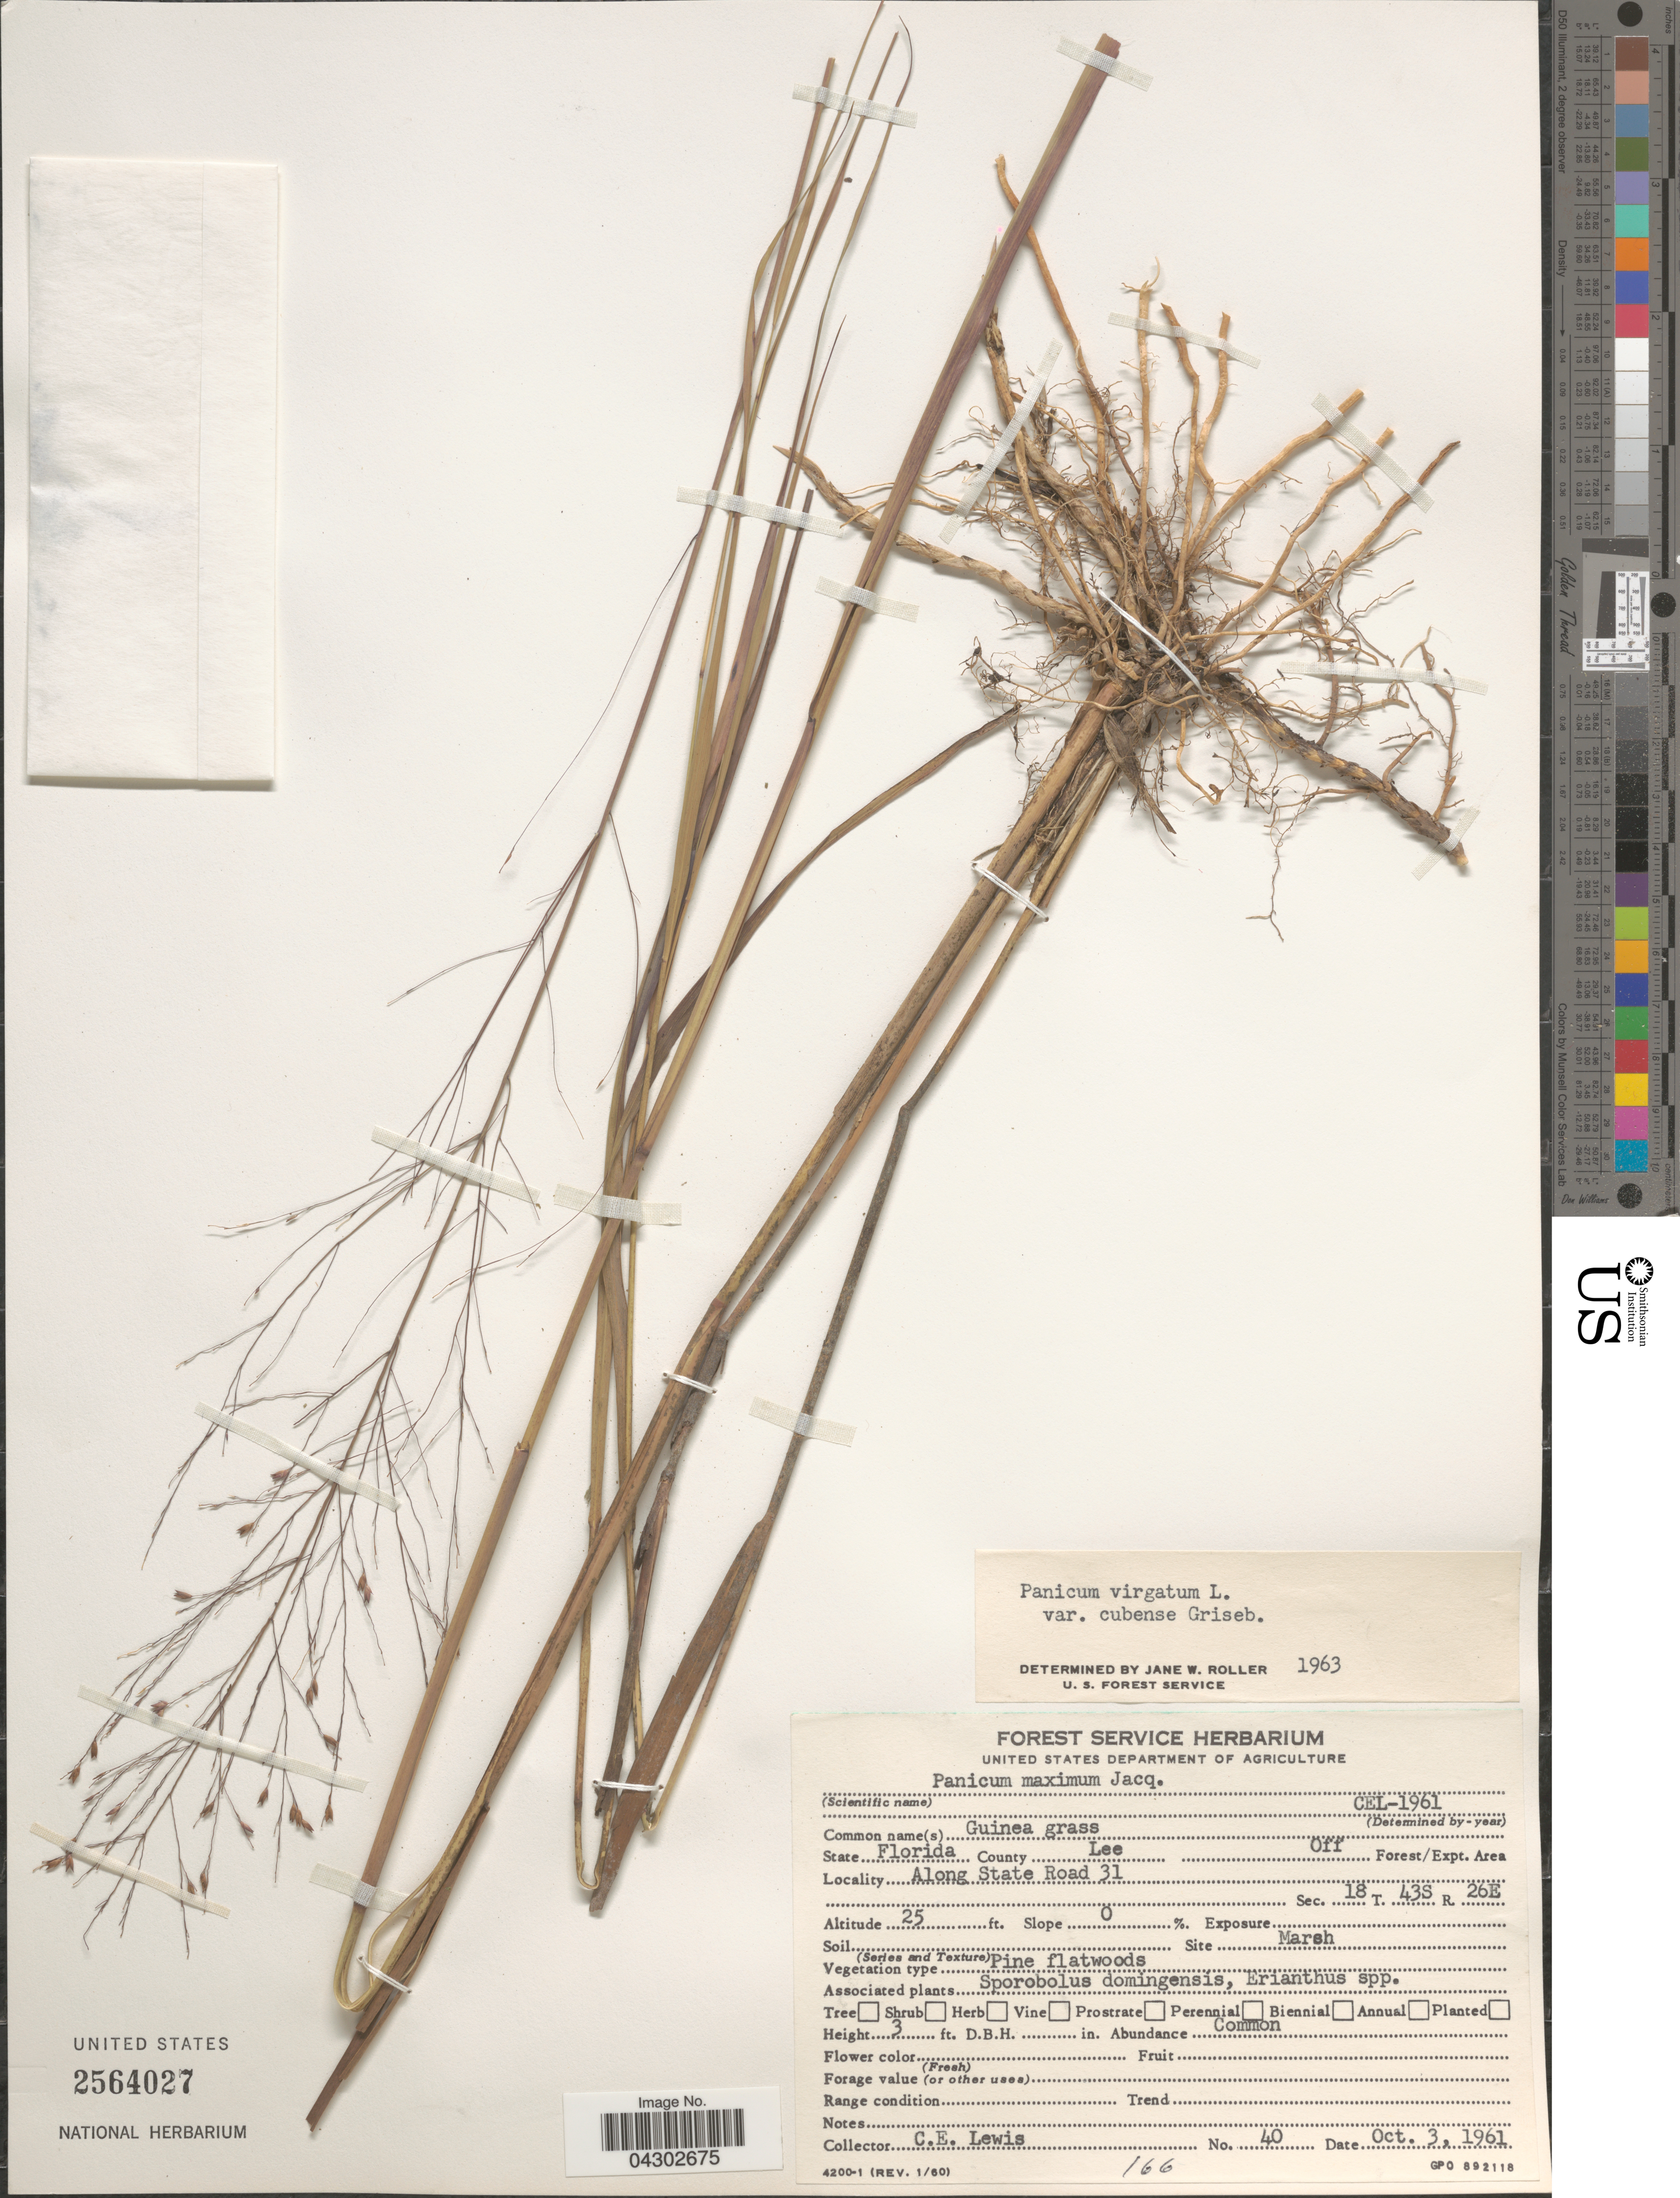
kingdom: Plantae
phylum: Tracheophyta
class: Liliopsida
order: Poales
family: Poaceae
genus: Panicum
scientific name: Panicum virgatum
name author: L.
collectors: C. Lewis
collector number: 40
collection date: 1961-10-03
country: United States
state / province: Florida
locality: County Lee. Off Forest/Expt. Area. Along State Road 31. Sec. 18 T. 43S R. 26E. Site Marsh.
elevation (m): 8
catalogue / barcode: US 2564027